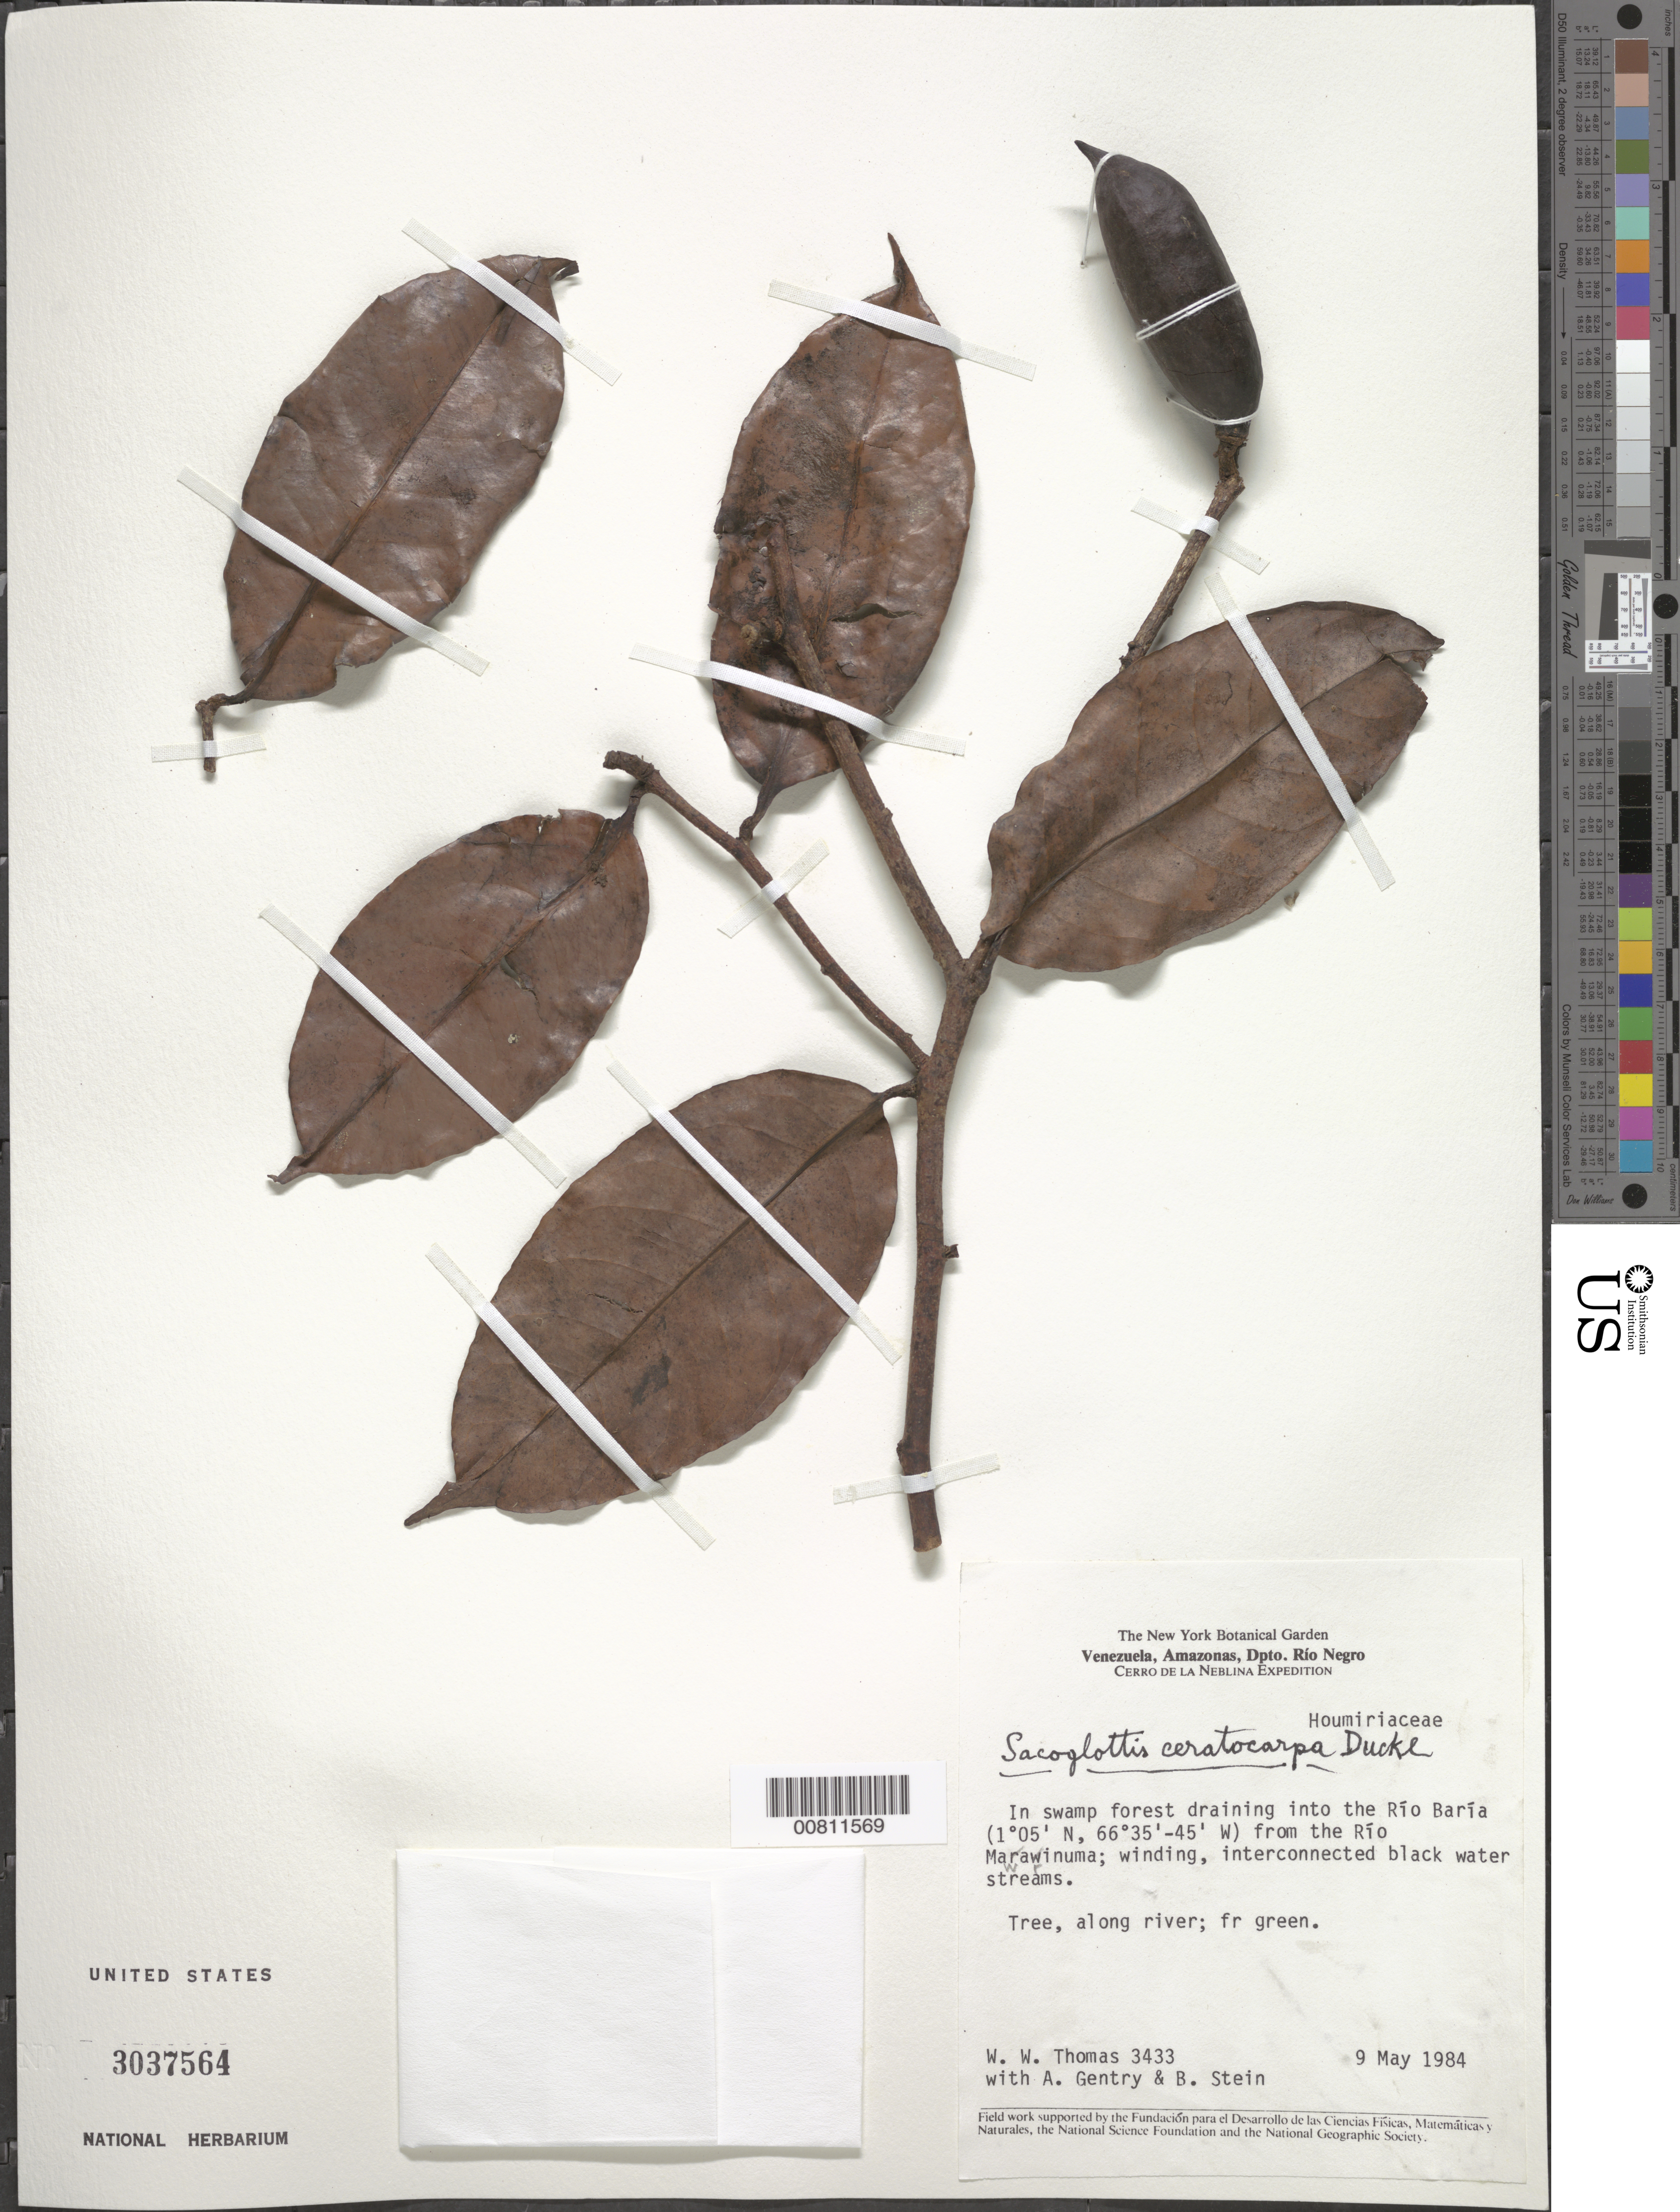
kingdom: Plantae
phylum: Tracheophyta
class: Magnoliopsida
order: Malpighiales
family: Humiriaceae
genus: Sacoglottis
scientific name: Sacoglottis ceratocarpa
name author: Ducke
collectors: W. W. Thomas, A. H. Gentry & B. A. Stein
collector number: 3433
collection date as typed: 9-May-84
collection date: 1984-05-09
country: Venezuela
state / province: Amazonas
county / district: Río Negro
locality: Cerro de La Neblina, swamp forest draining Rio Baria from the Rio Marawinuma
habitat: Swamp forest; winding, interconnected black water streams; along river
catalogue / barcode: US 3037564